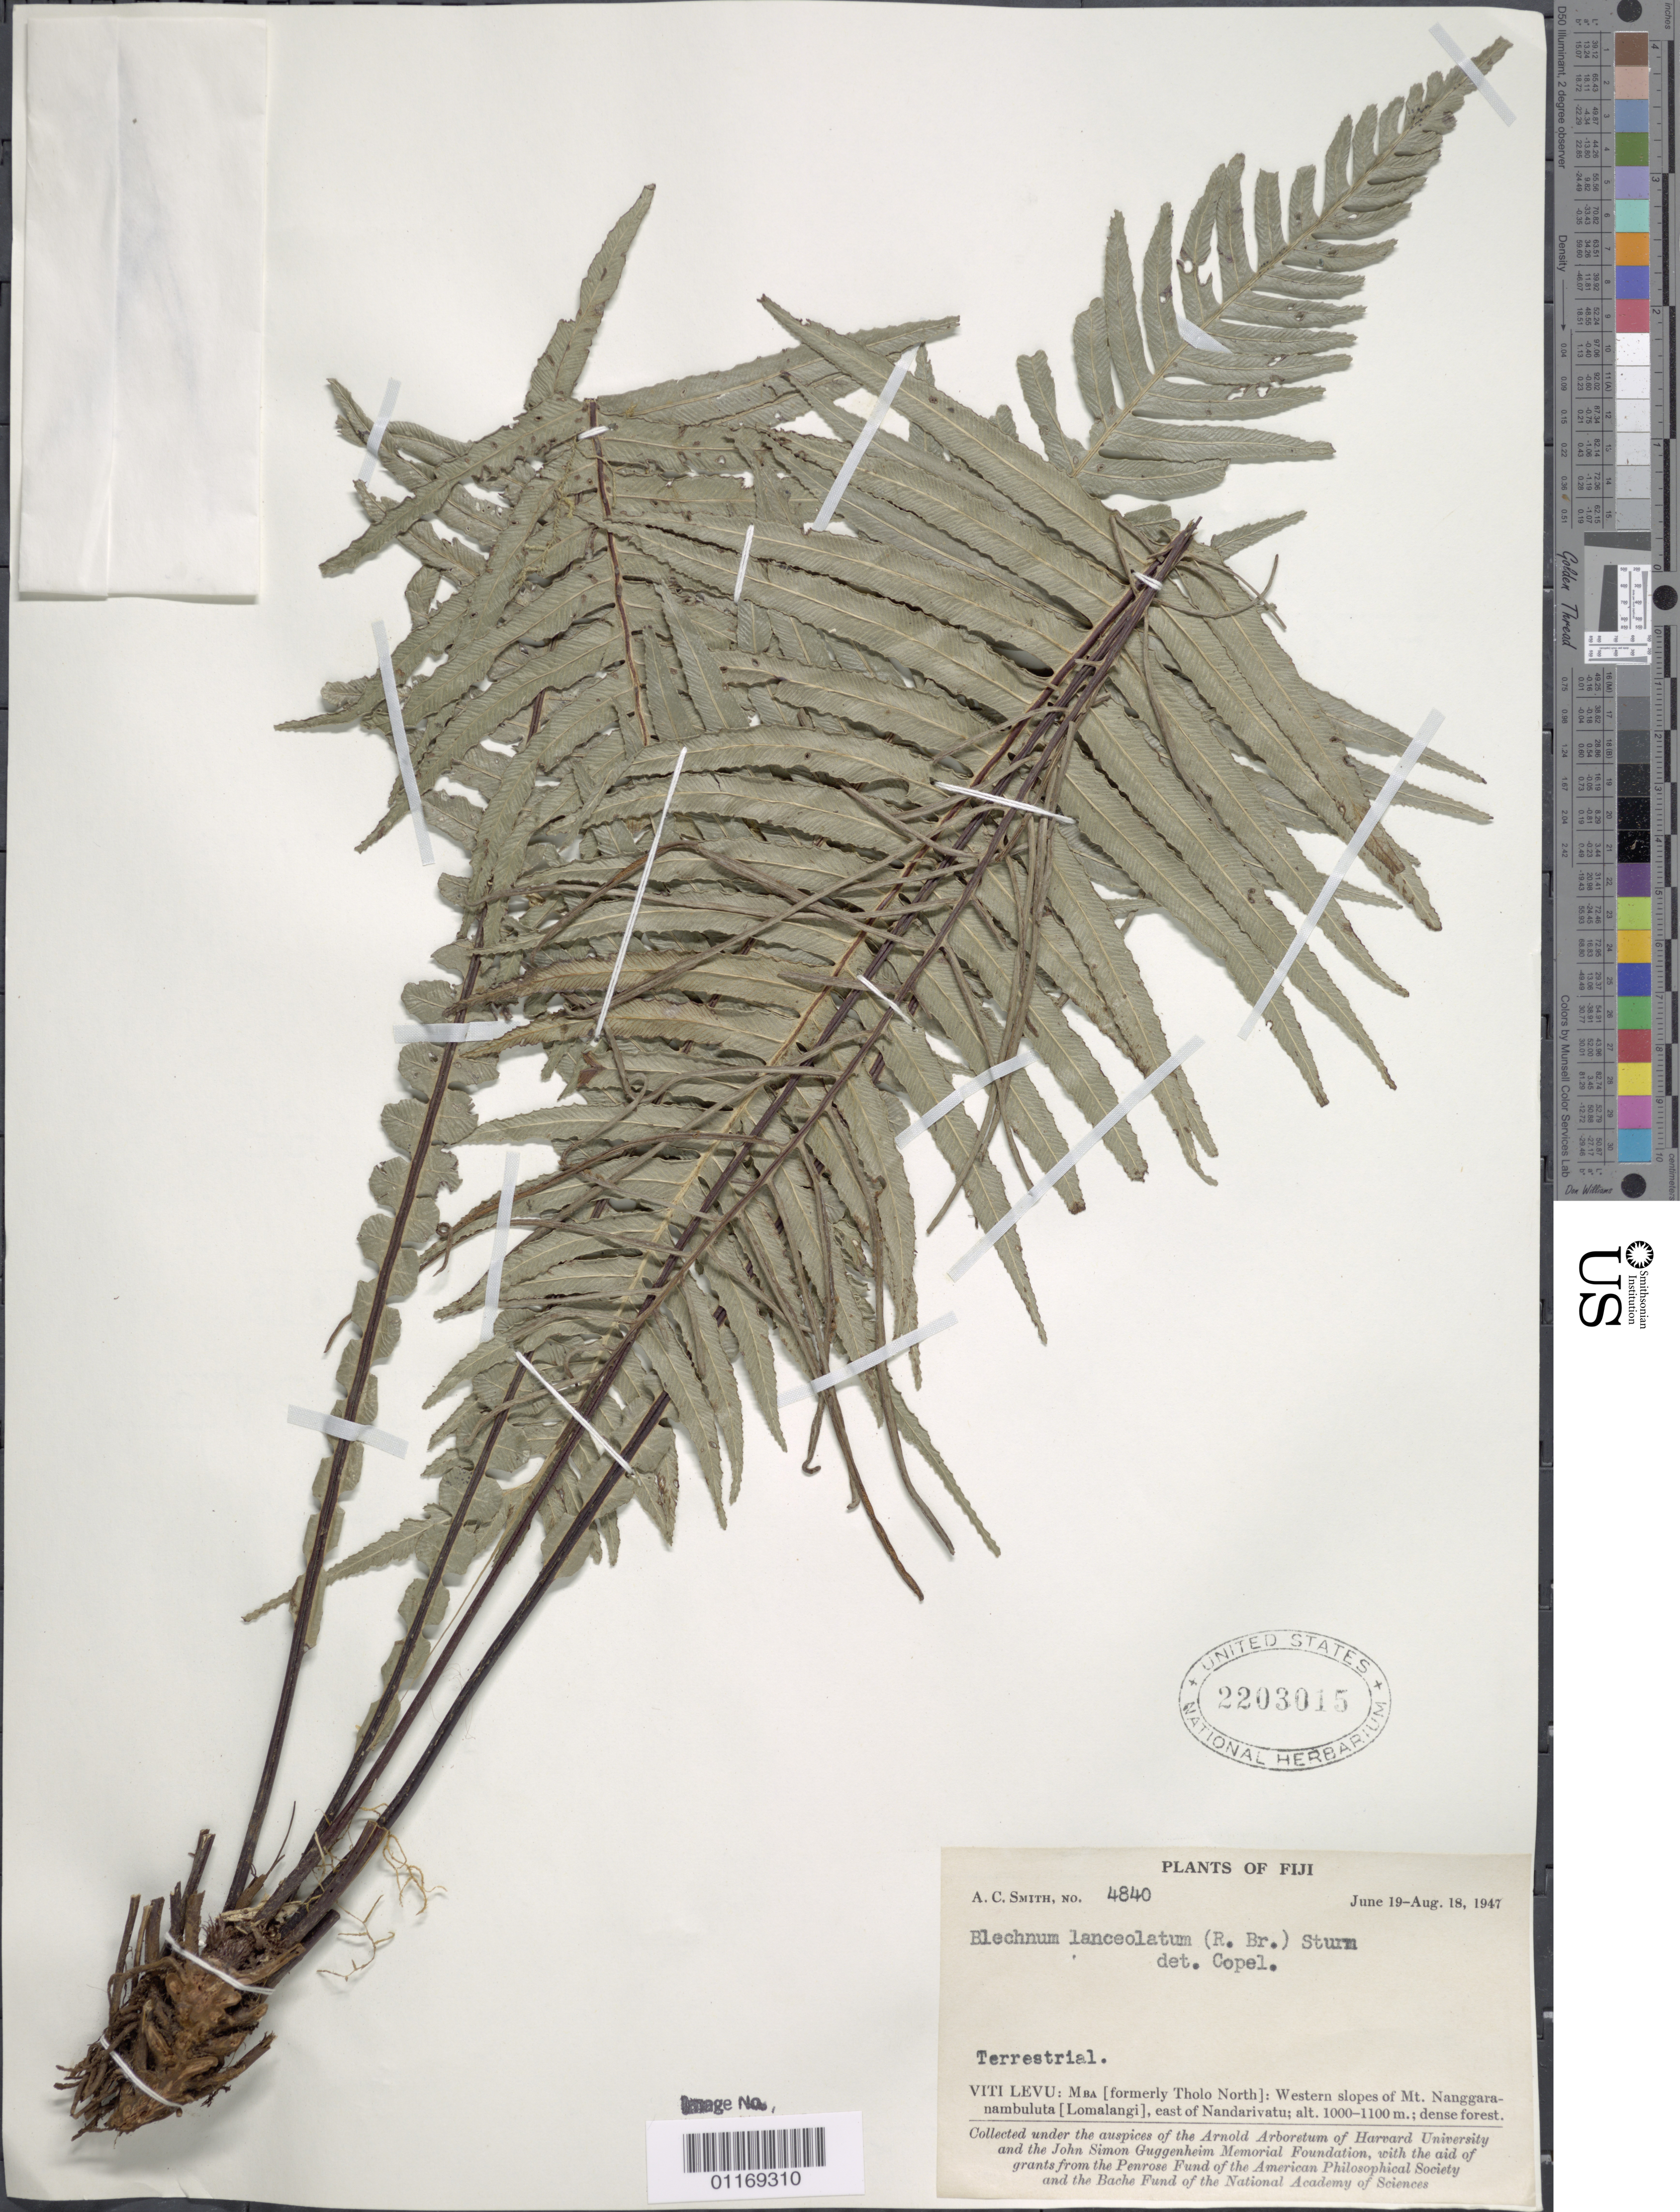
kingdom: Plantae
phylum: Tracheophyta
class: Polypodiopsida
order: Polypodiales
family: Blechnaceae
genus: Blechnum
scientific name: Blechnum lanceolatum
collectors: A. C. Smith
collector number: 2203015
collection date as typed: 19 Jun 1947 to 18 Aug 1947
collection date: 1947-06-19/1947-08-18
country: Fiji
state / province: Western Division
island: Viti Levu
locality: Mba Prov. (formerly tholo north), western slopes of mt nanggaranambuluta (lomalangi), e of nandarivatu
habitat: Dense forest.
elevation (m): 1000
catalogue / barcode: US 2203015